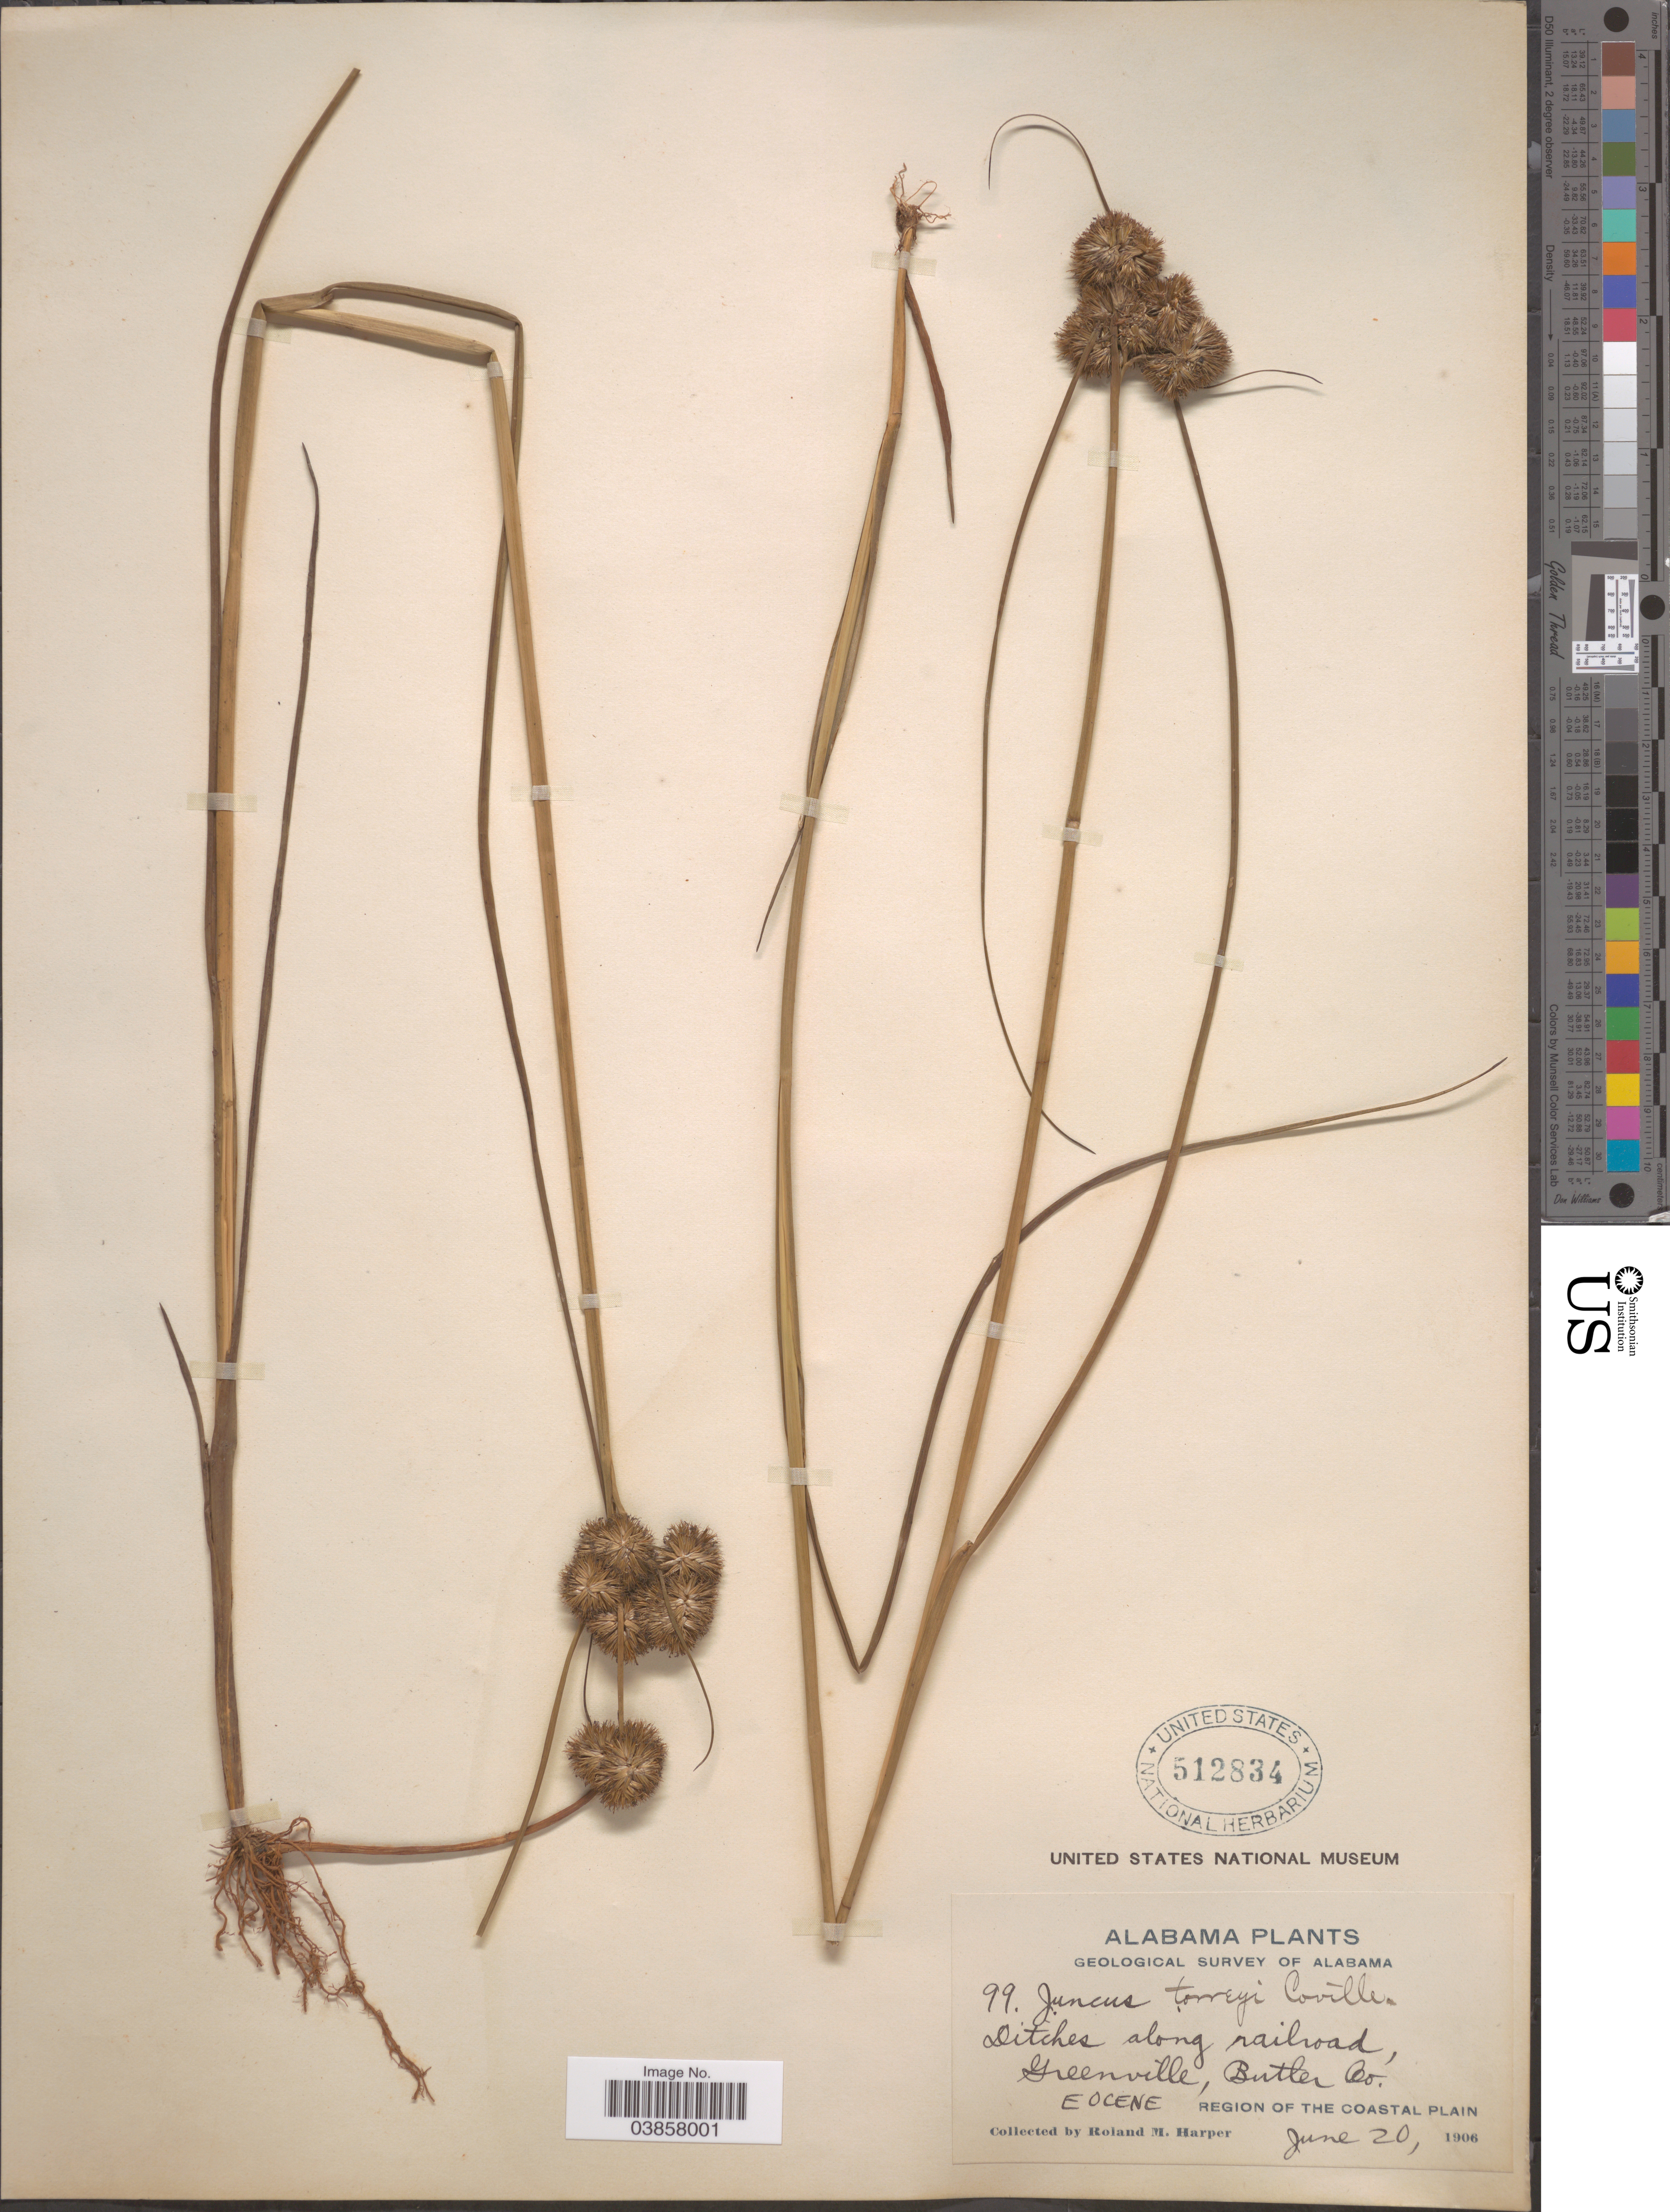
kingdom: Plantae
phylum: Tracheophyta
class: Liliopsida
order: Poales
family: Juncaceae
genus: Juncus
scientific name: Juncus torreyi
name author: Coville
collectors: R. M. Harper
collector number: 99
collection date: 1906-06-20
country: United States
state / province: Alabama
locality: Ditches along railroad, Greenville, Buler Co. Eocene. Region of the Coastal Plain.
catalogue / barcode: US 512834